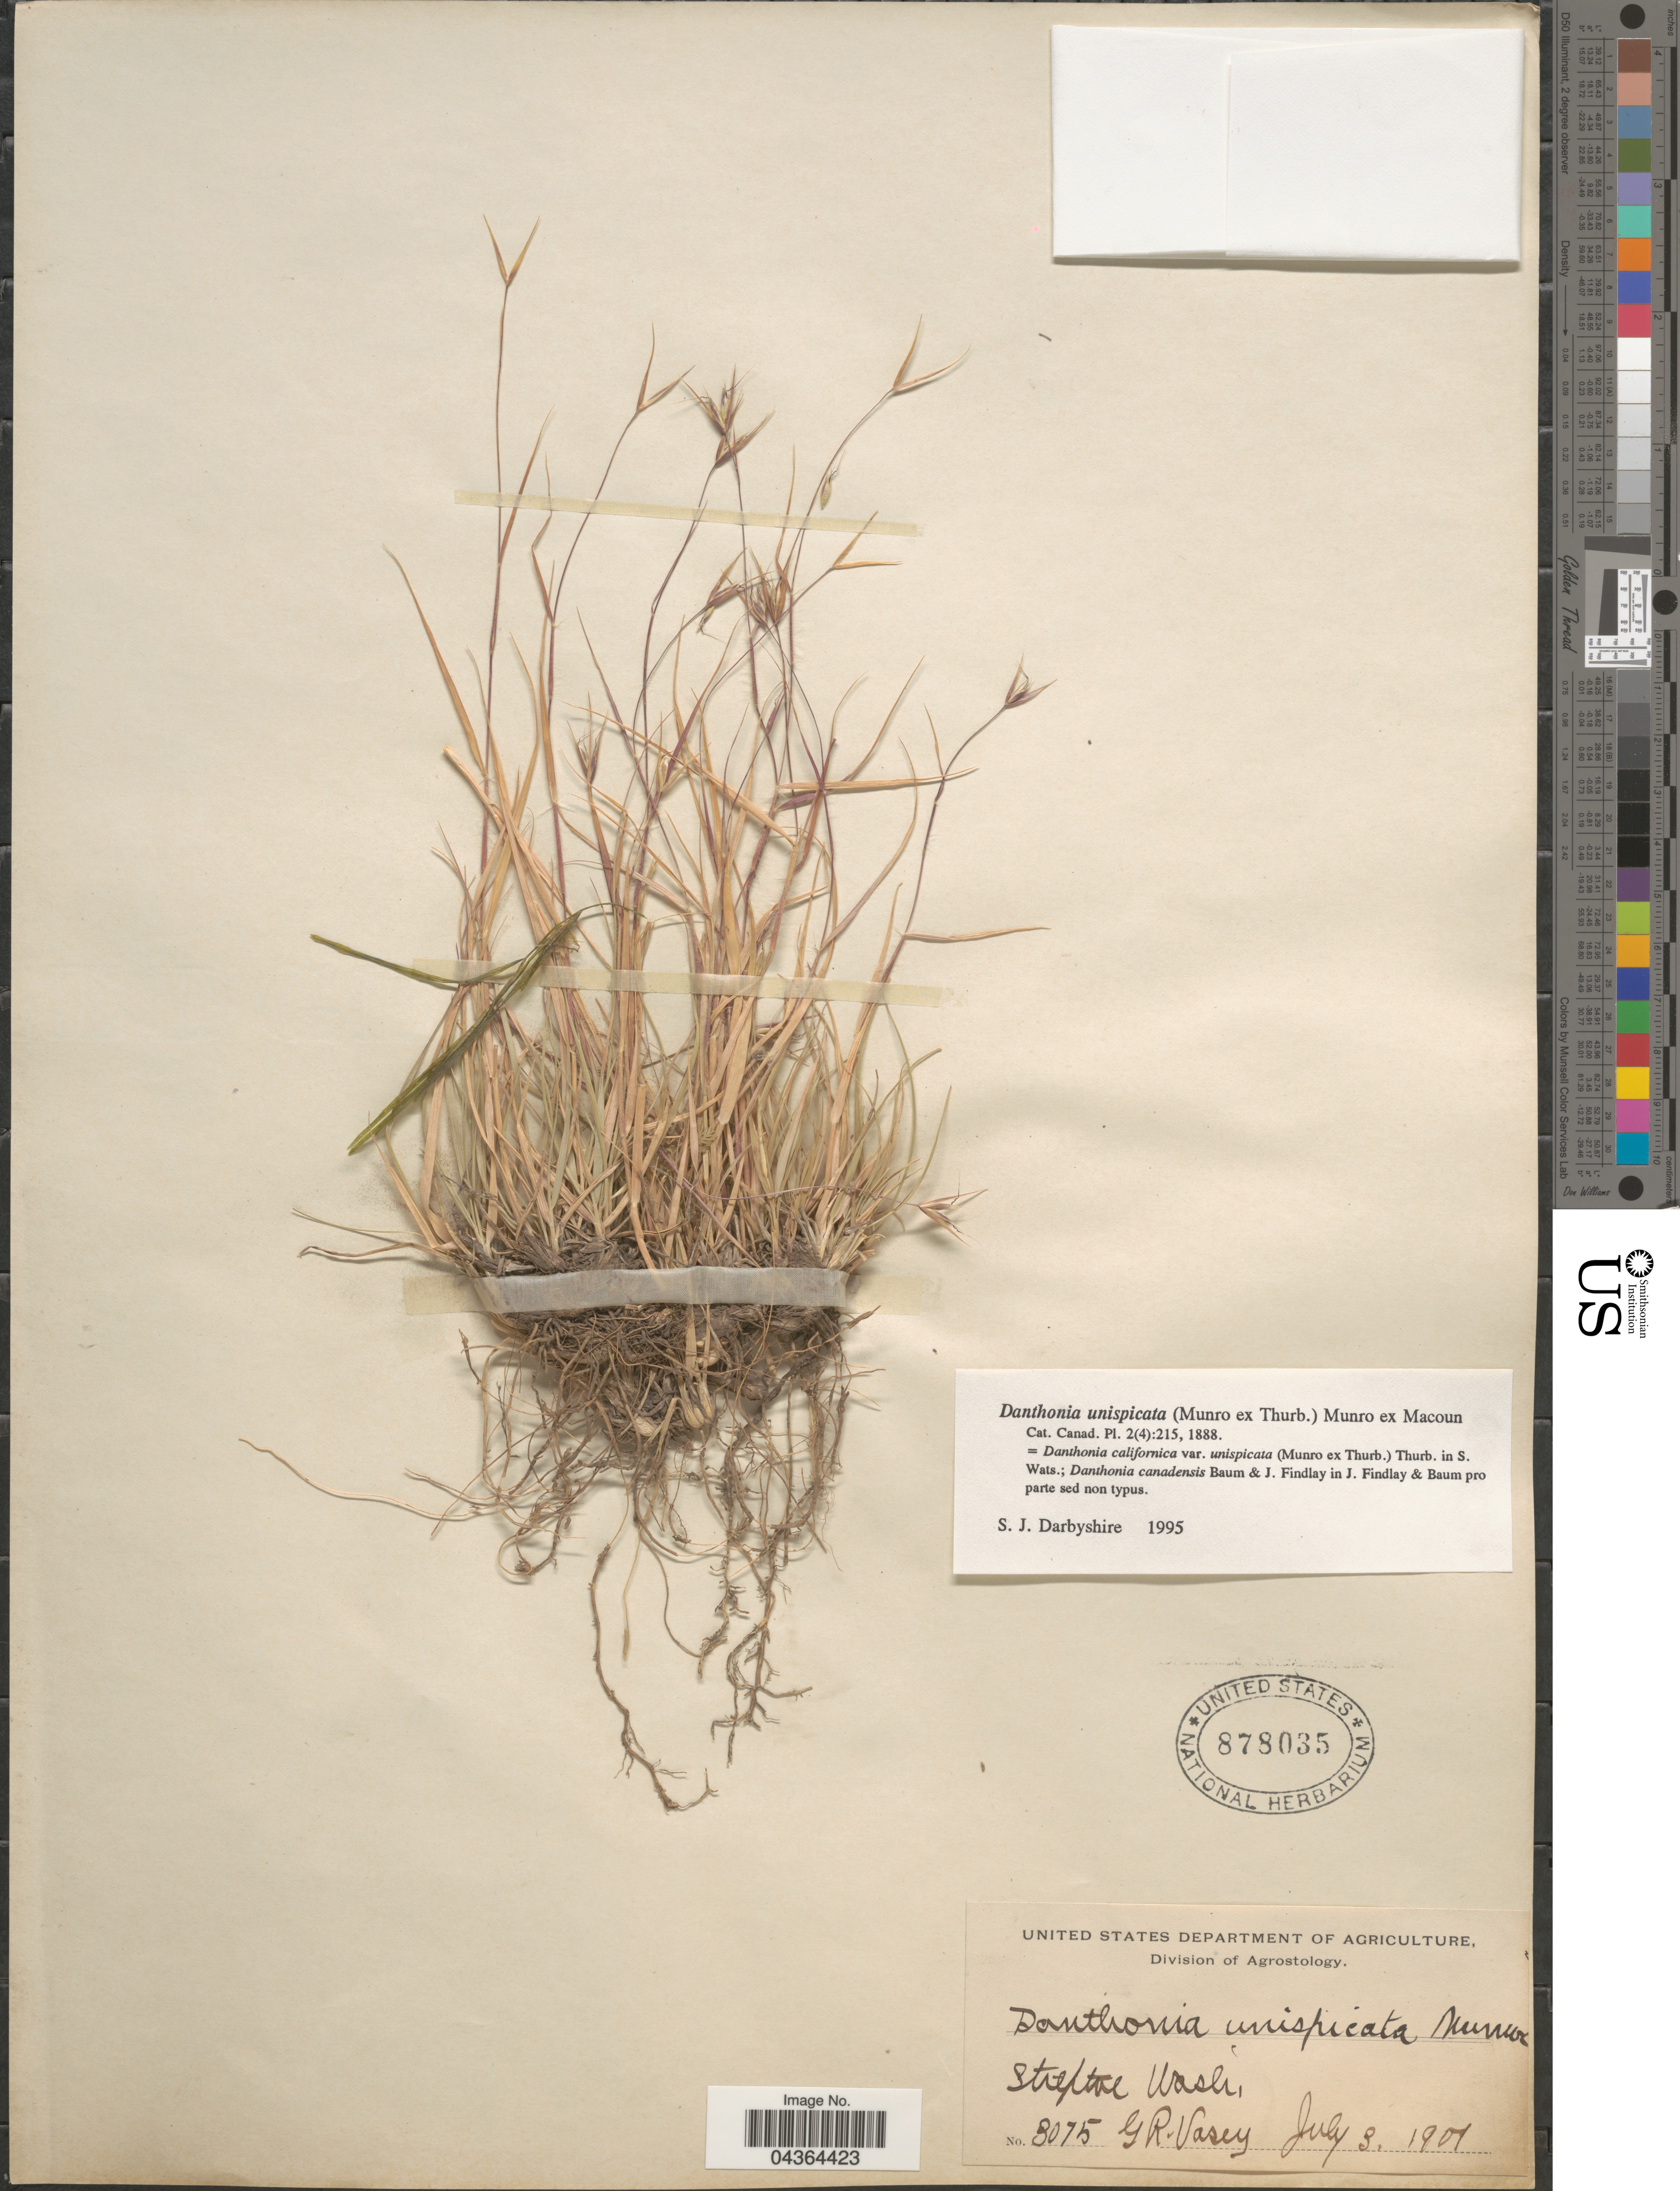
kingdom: Plantae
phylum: Tracheophyta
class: Liliopsida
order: Poales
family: Poaceae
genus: Danthonia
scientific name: Danthonia unispicata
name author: (Thurb.) Munro ex Macoun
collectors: G. R. Vasey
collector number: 3075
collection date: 1901-07-03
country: United States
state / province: Washington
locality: Steptoe.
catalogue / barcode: US 878035